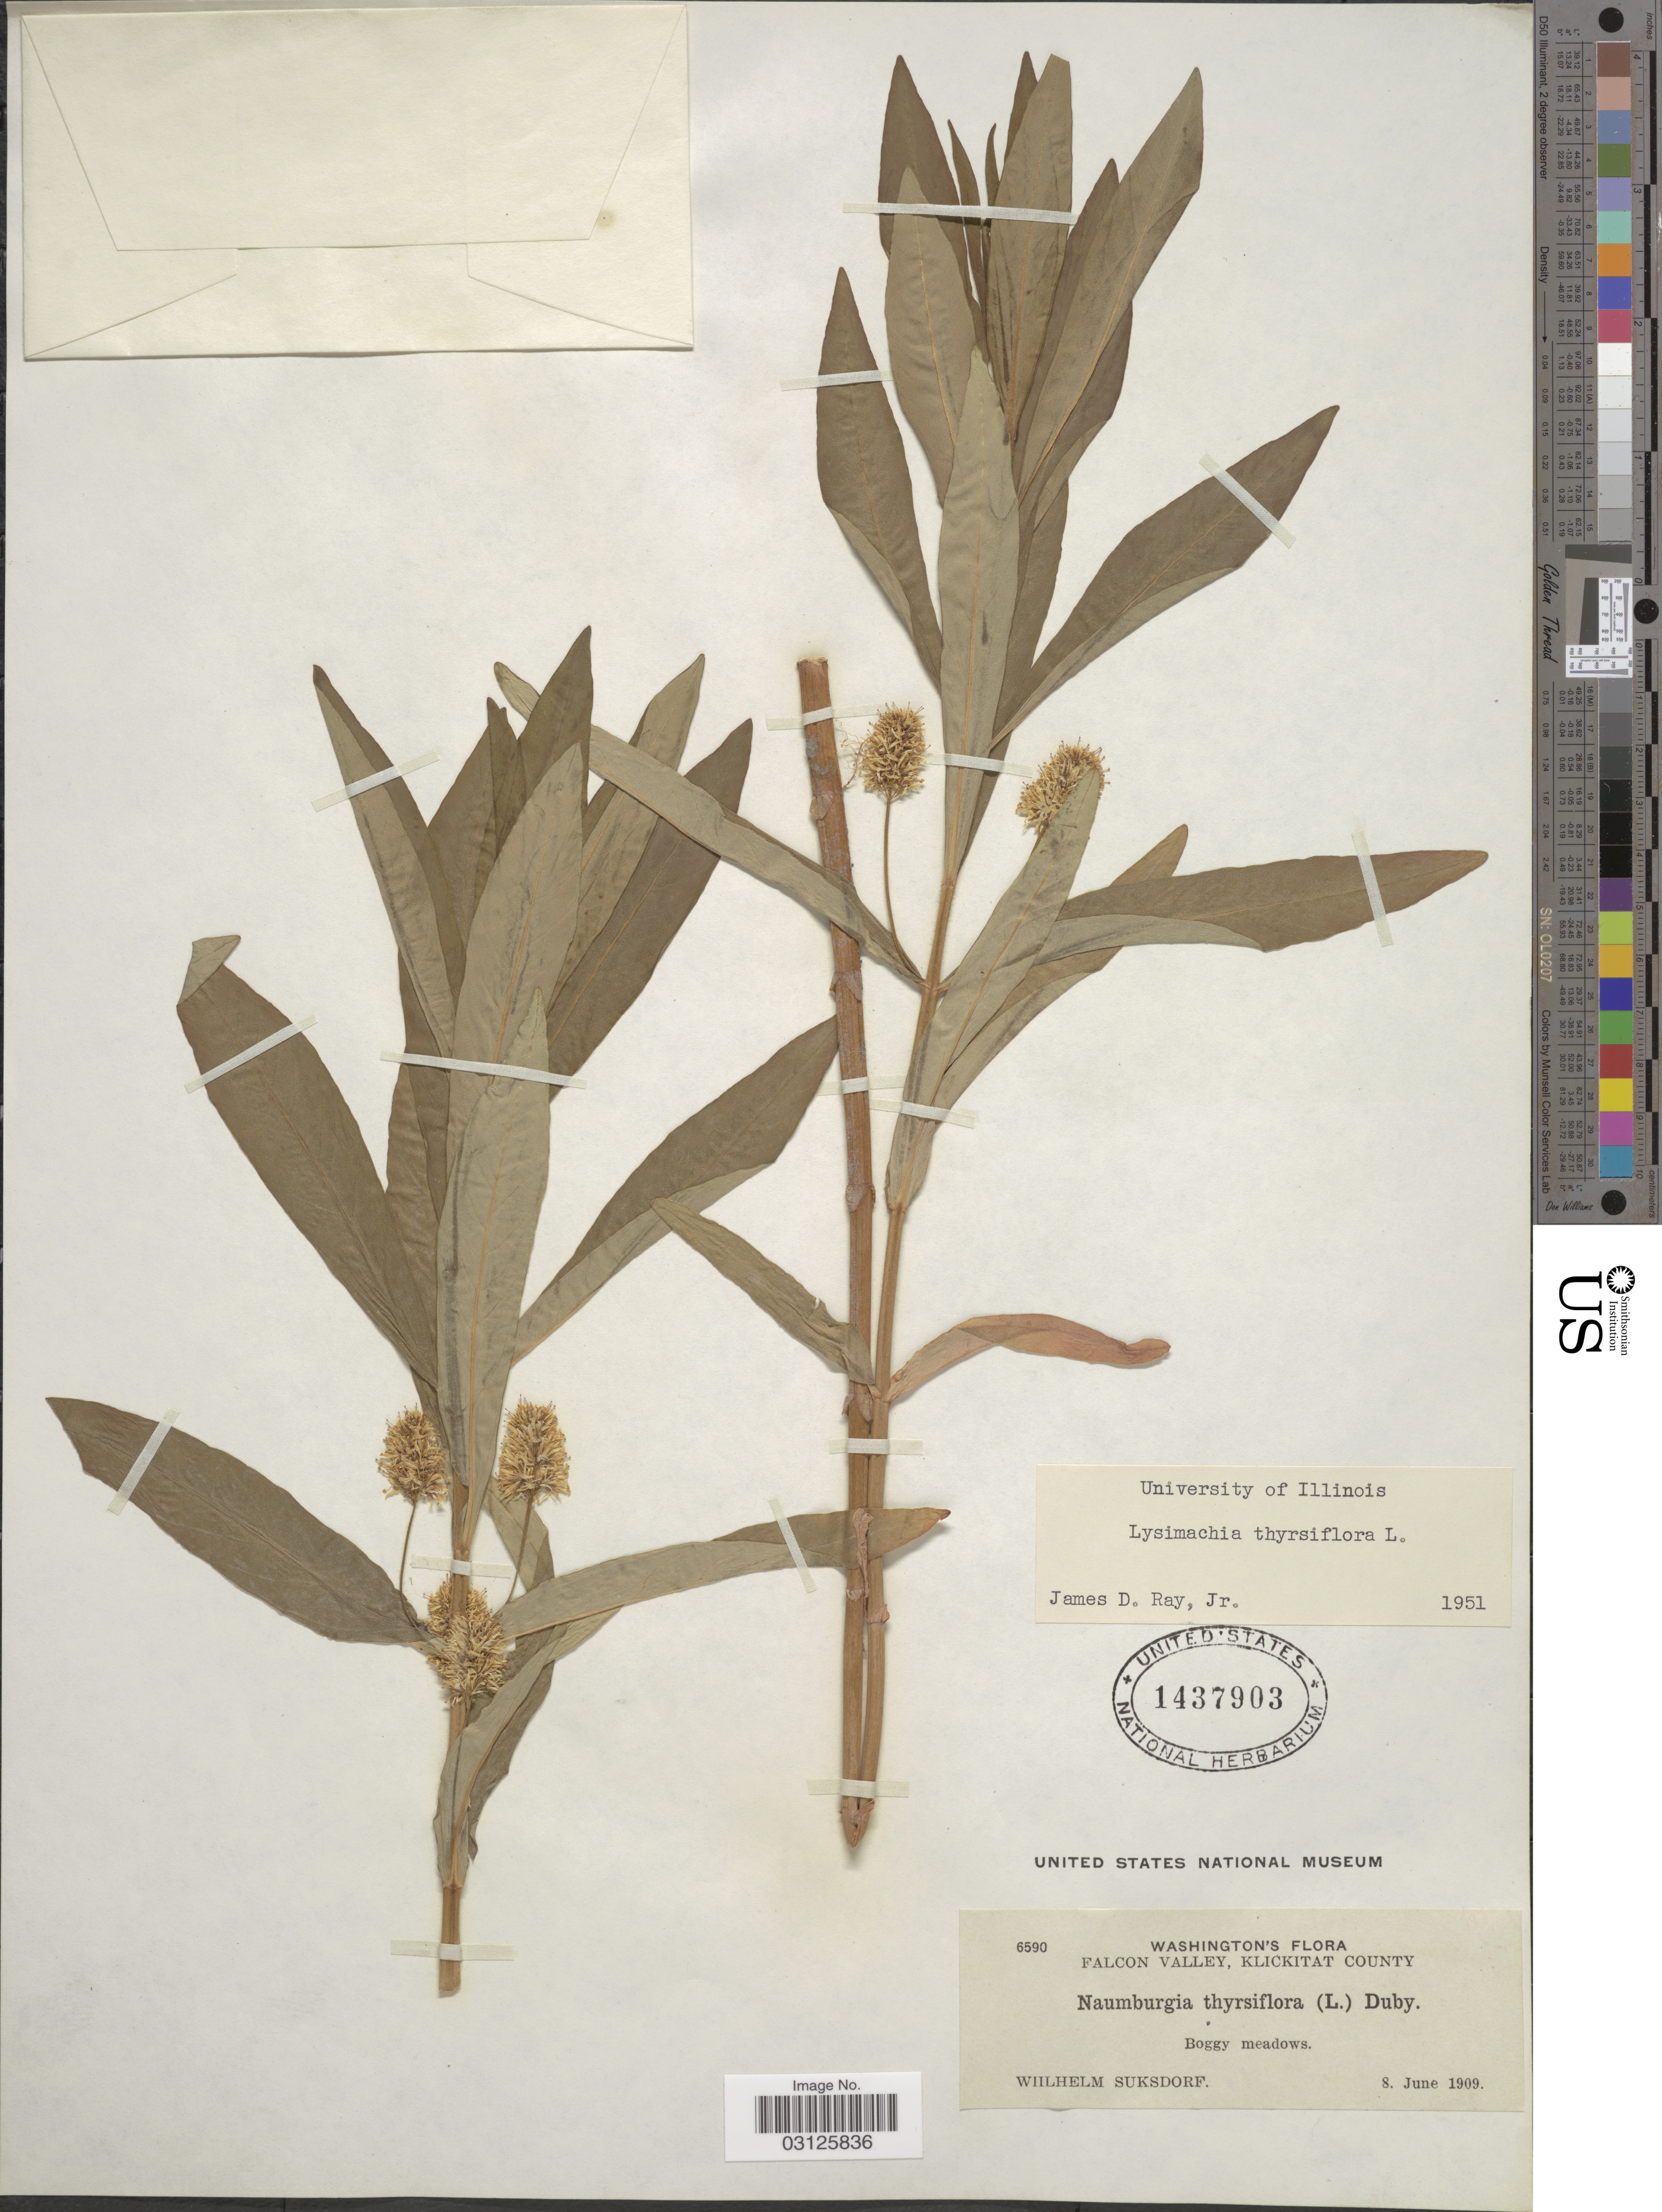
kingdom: Plantae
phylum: Tracheophyta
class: Magnoliopsida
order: Ericales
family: Primulaceae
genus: Lysimachia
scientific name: Lysimachia thyrsiflora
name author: L.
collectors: W. N. Suksdorf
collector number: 6590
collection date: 1909-06-08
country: United States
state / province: Washington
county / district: Klickitat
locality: Falcon Valley, Klickitat County.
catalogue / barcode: US 1437903